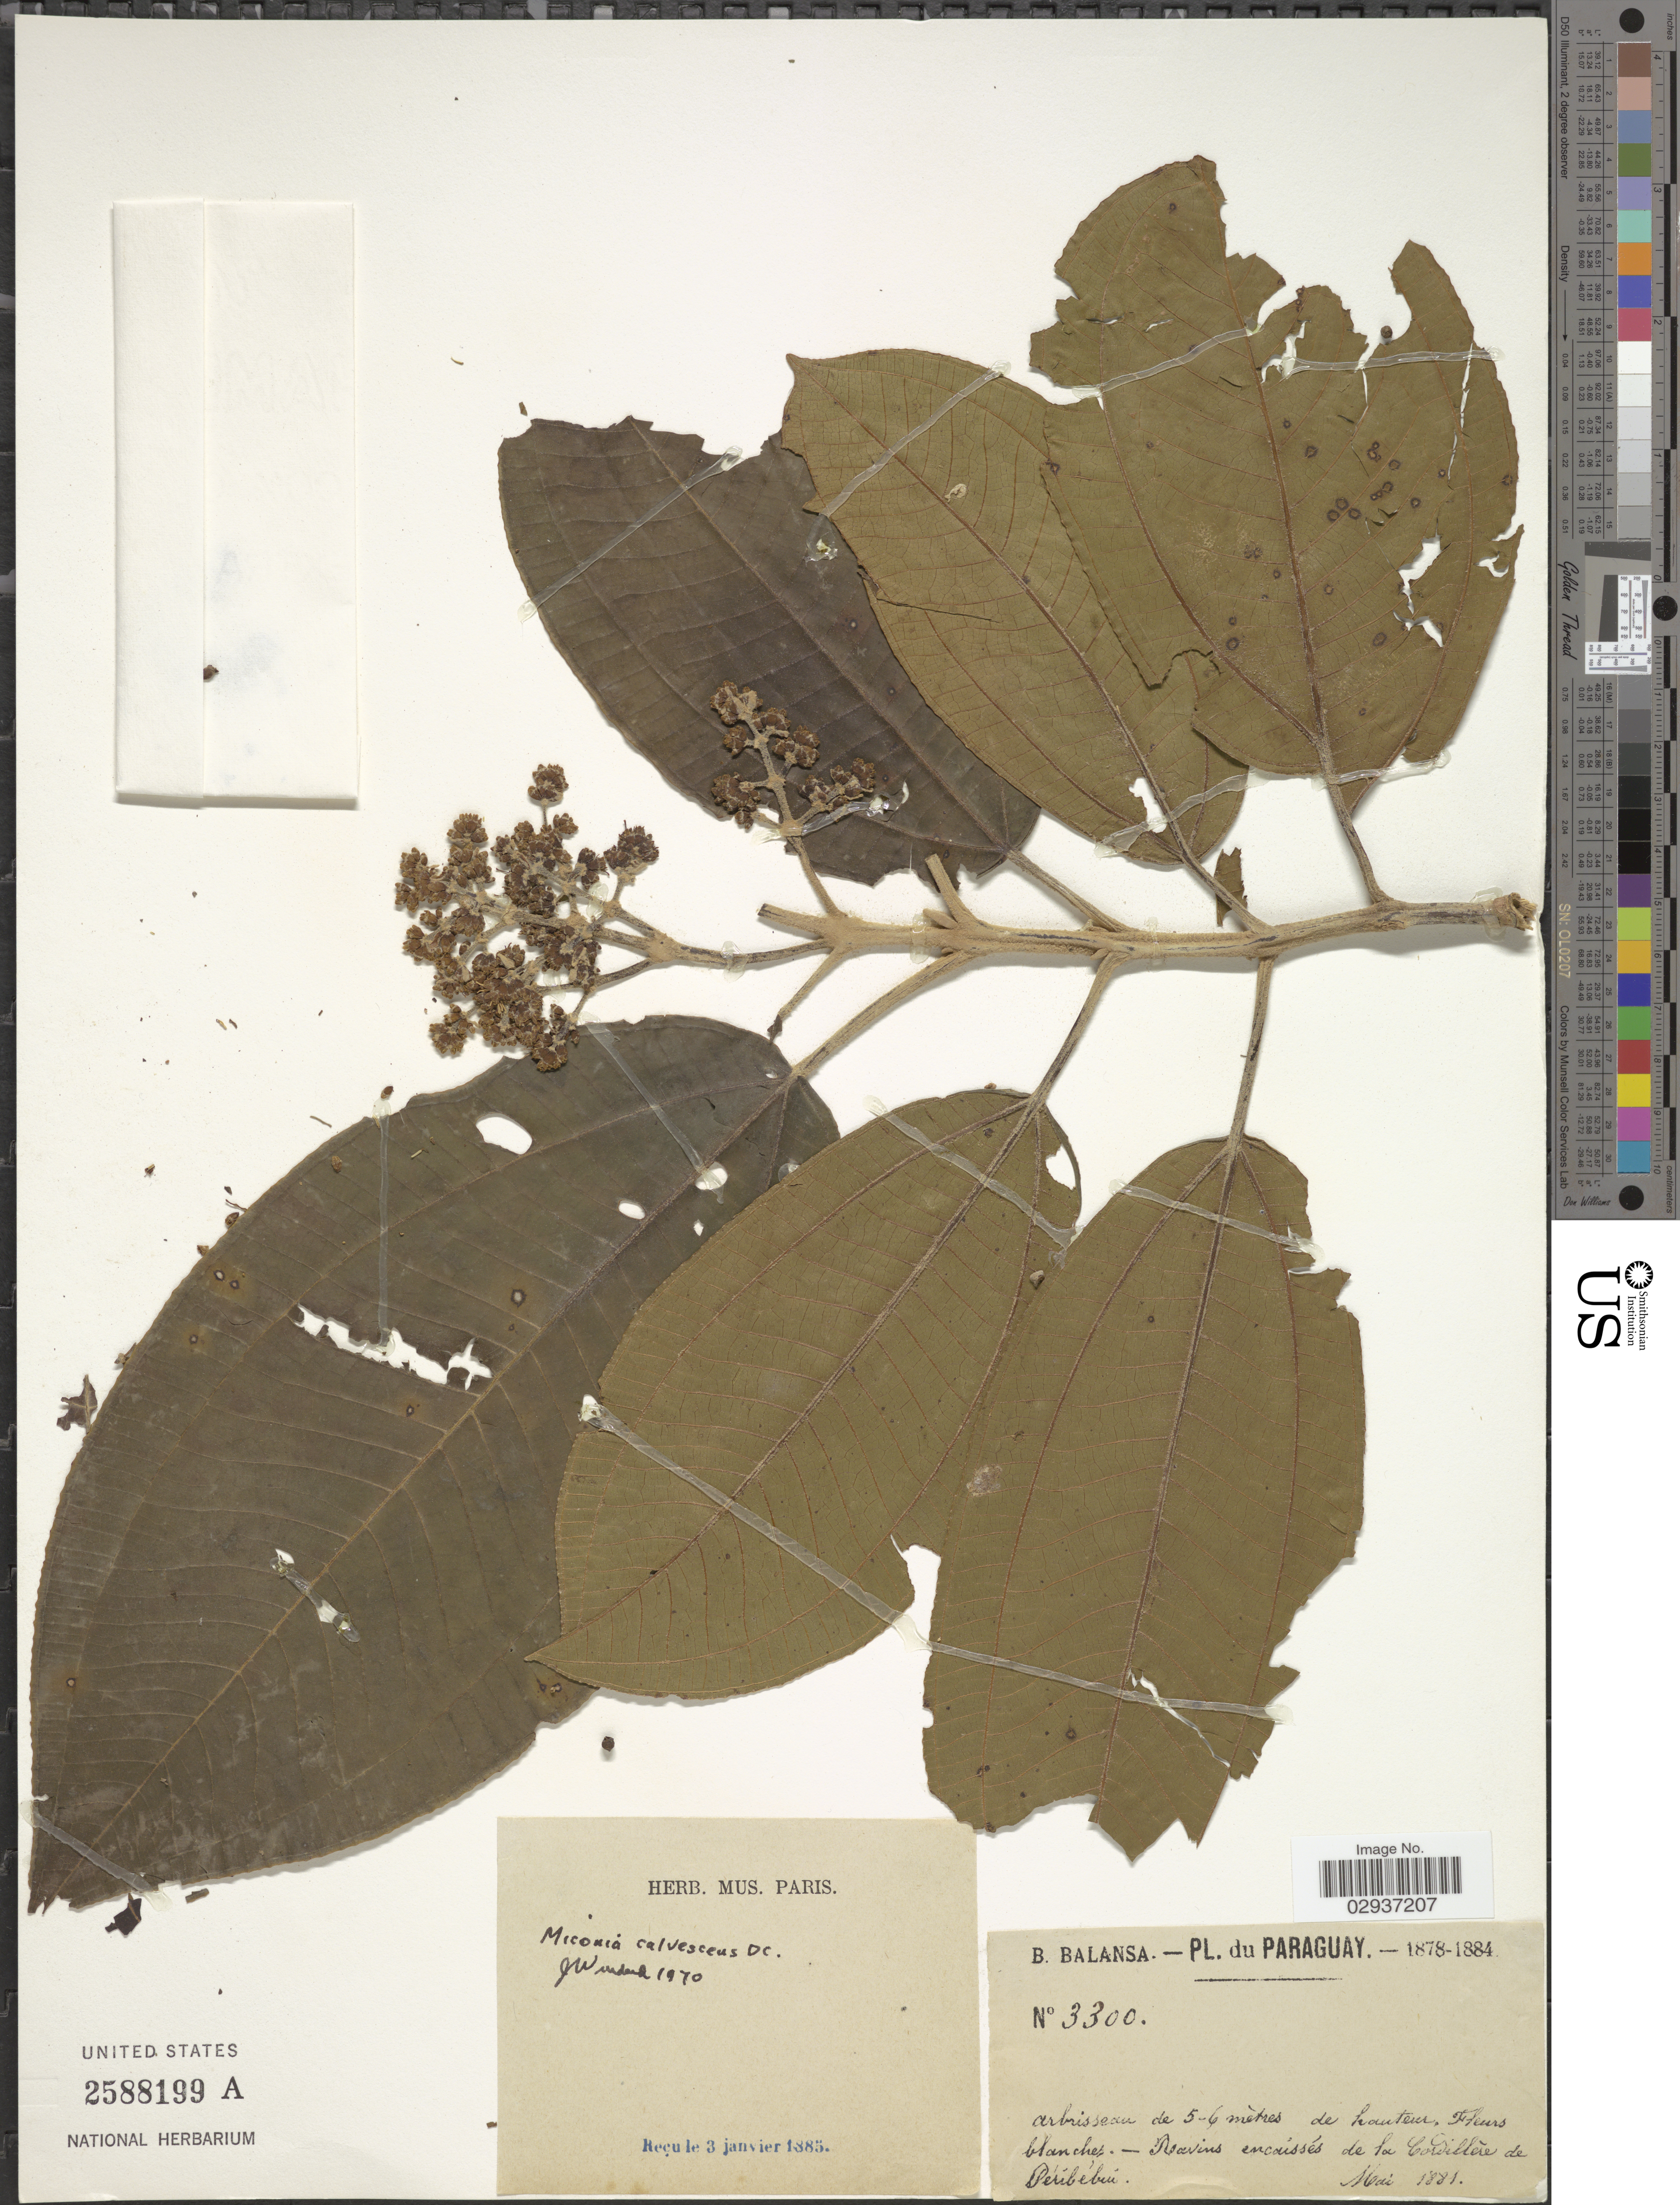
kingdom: Plantae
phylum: Tracheophyta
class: Magnoliopsida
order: Myrtales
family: Melastomataceae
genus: Miconia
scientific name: Miconia calvescens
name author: DC.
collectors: B. Balansa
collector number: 3300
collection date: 1881-05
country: Paraguay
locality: Ravins encaissés de la Cordillerè de Péribèbui.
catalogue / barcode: US 2588199A